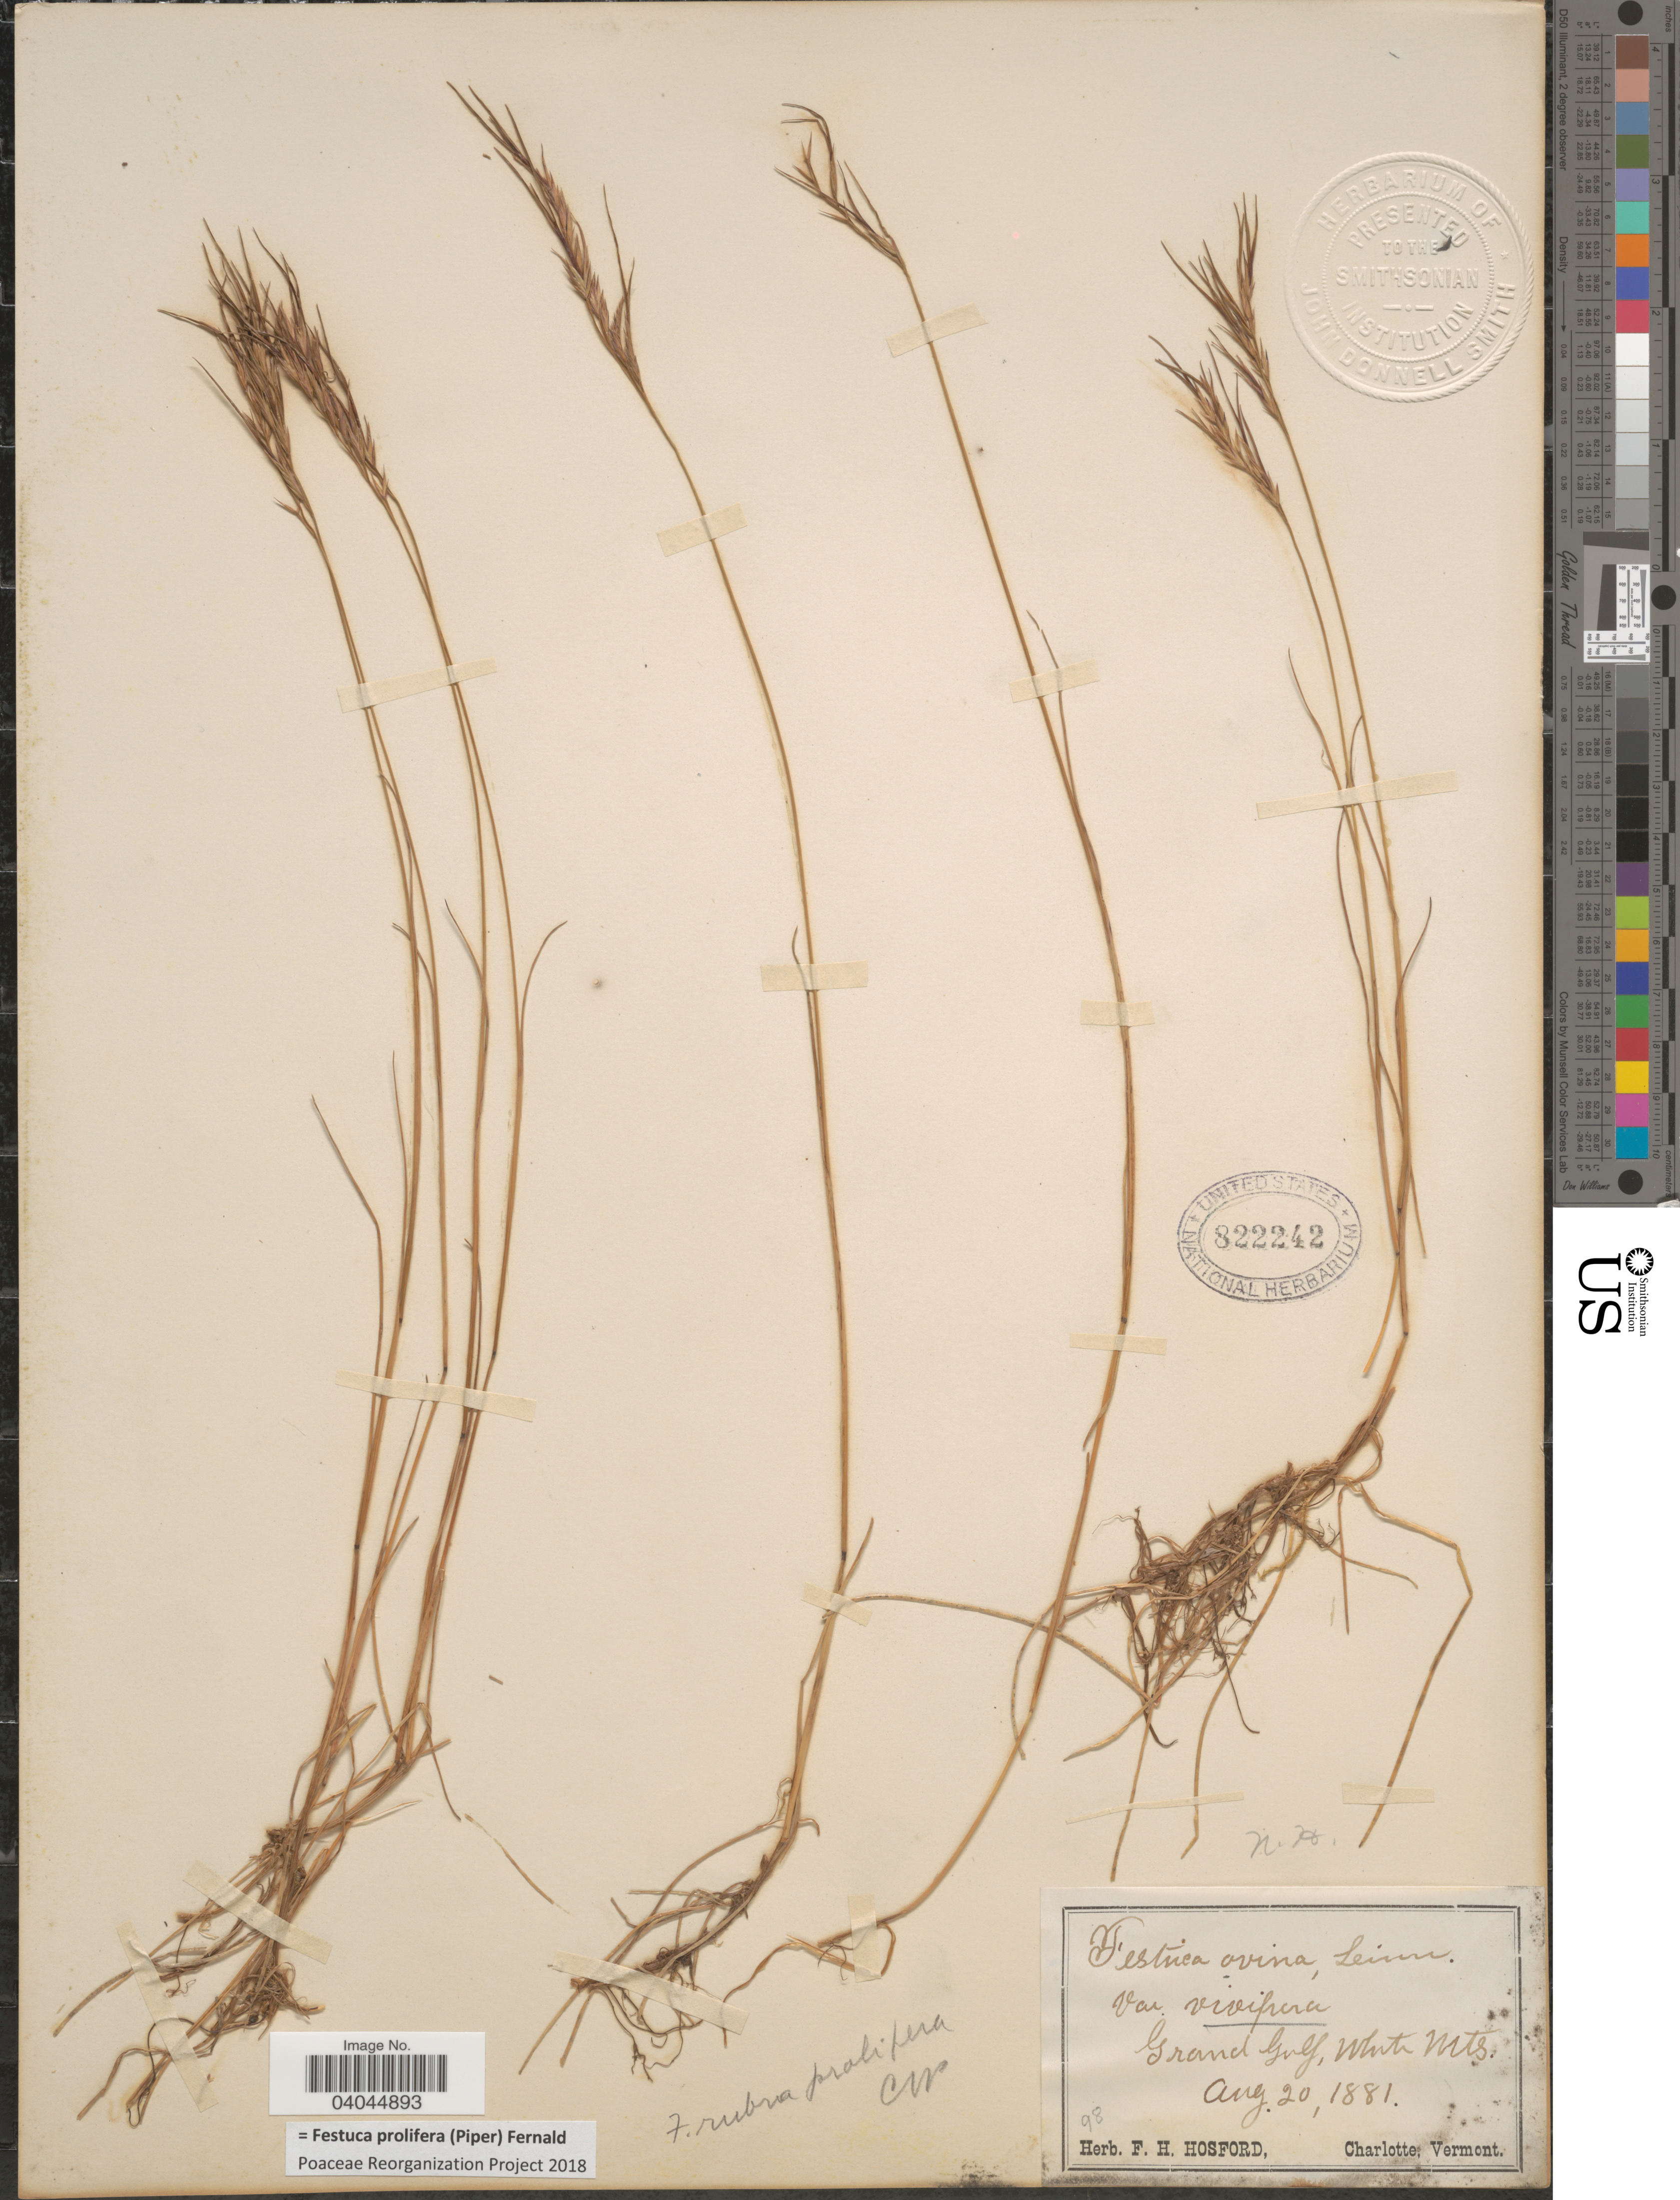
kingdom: Plantae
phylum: Tracheophyta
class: Liliopsida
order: Poales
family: Poaceae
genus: Festuca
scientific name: Festuca prolifera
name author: (Piper) Fernald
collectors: ex herb. F. H. Hosford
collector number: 98?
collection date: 1881-08-20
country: United States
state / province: New Hampshire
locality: Grand Gulf, White Mts.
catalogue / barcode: US 822242